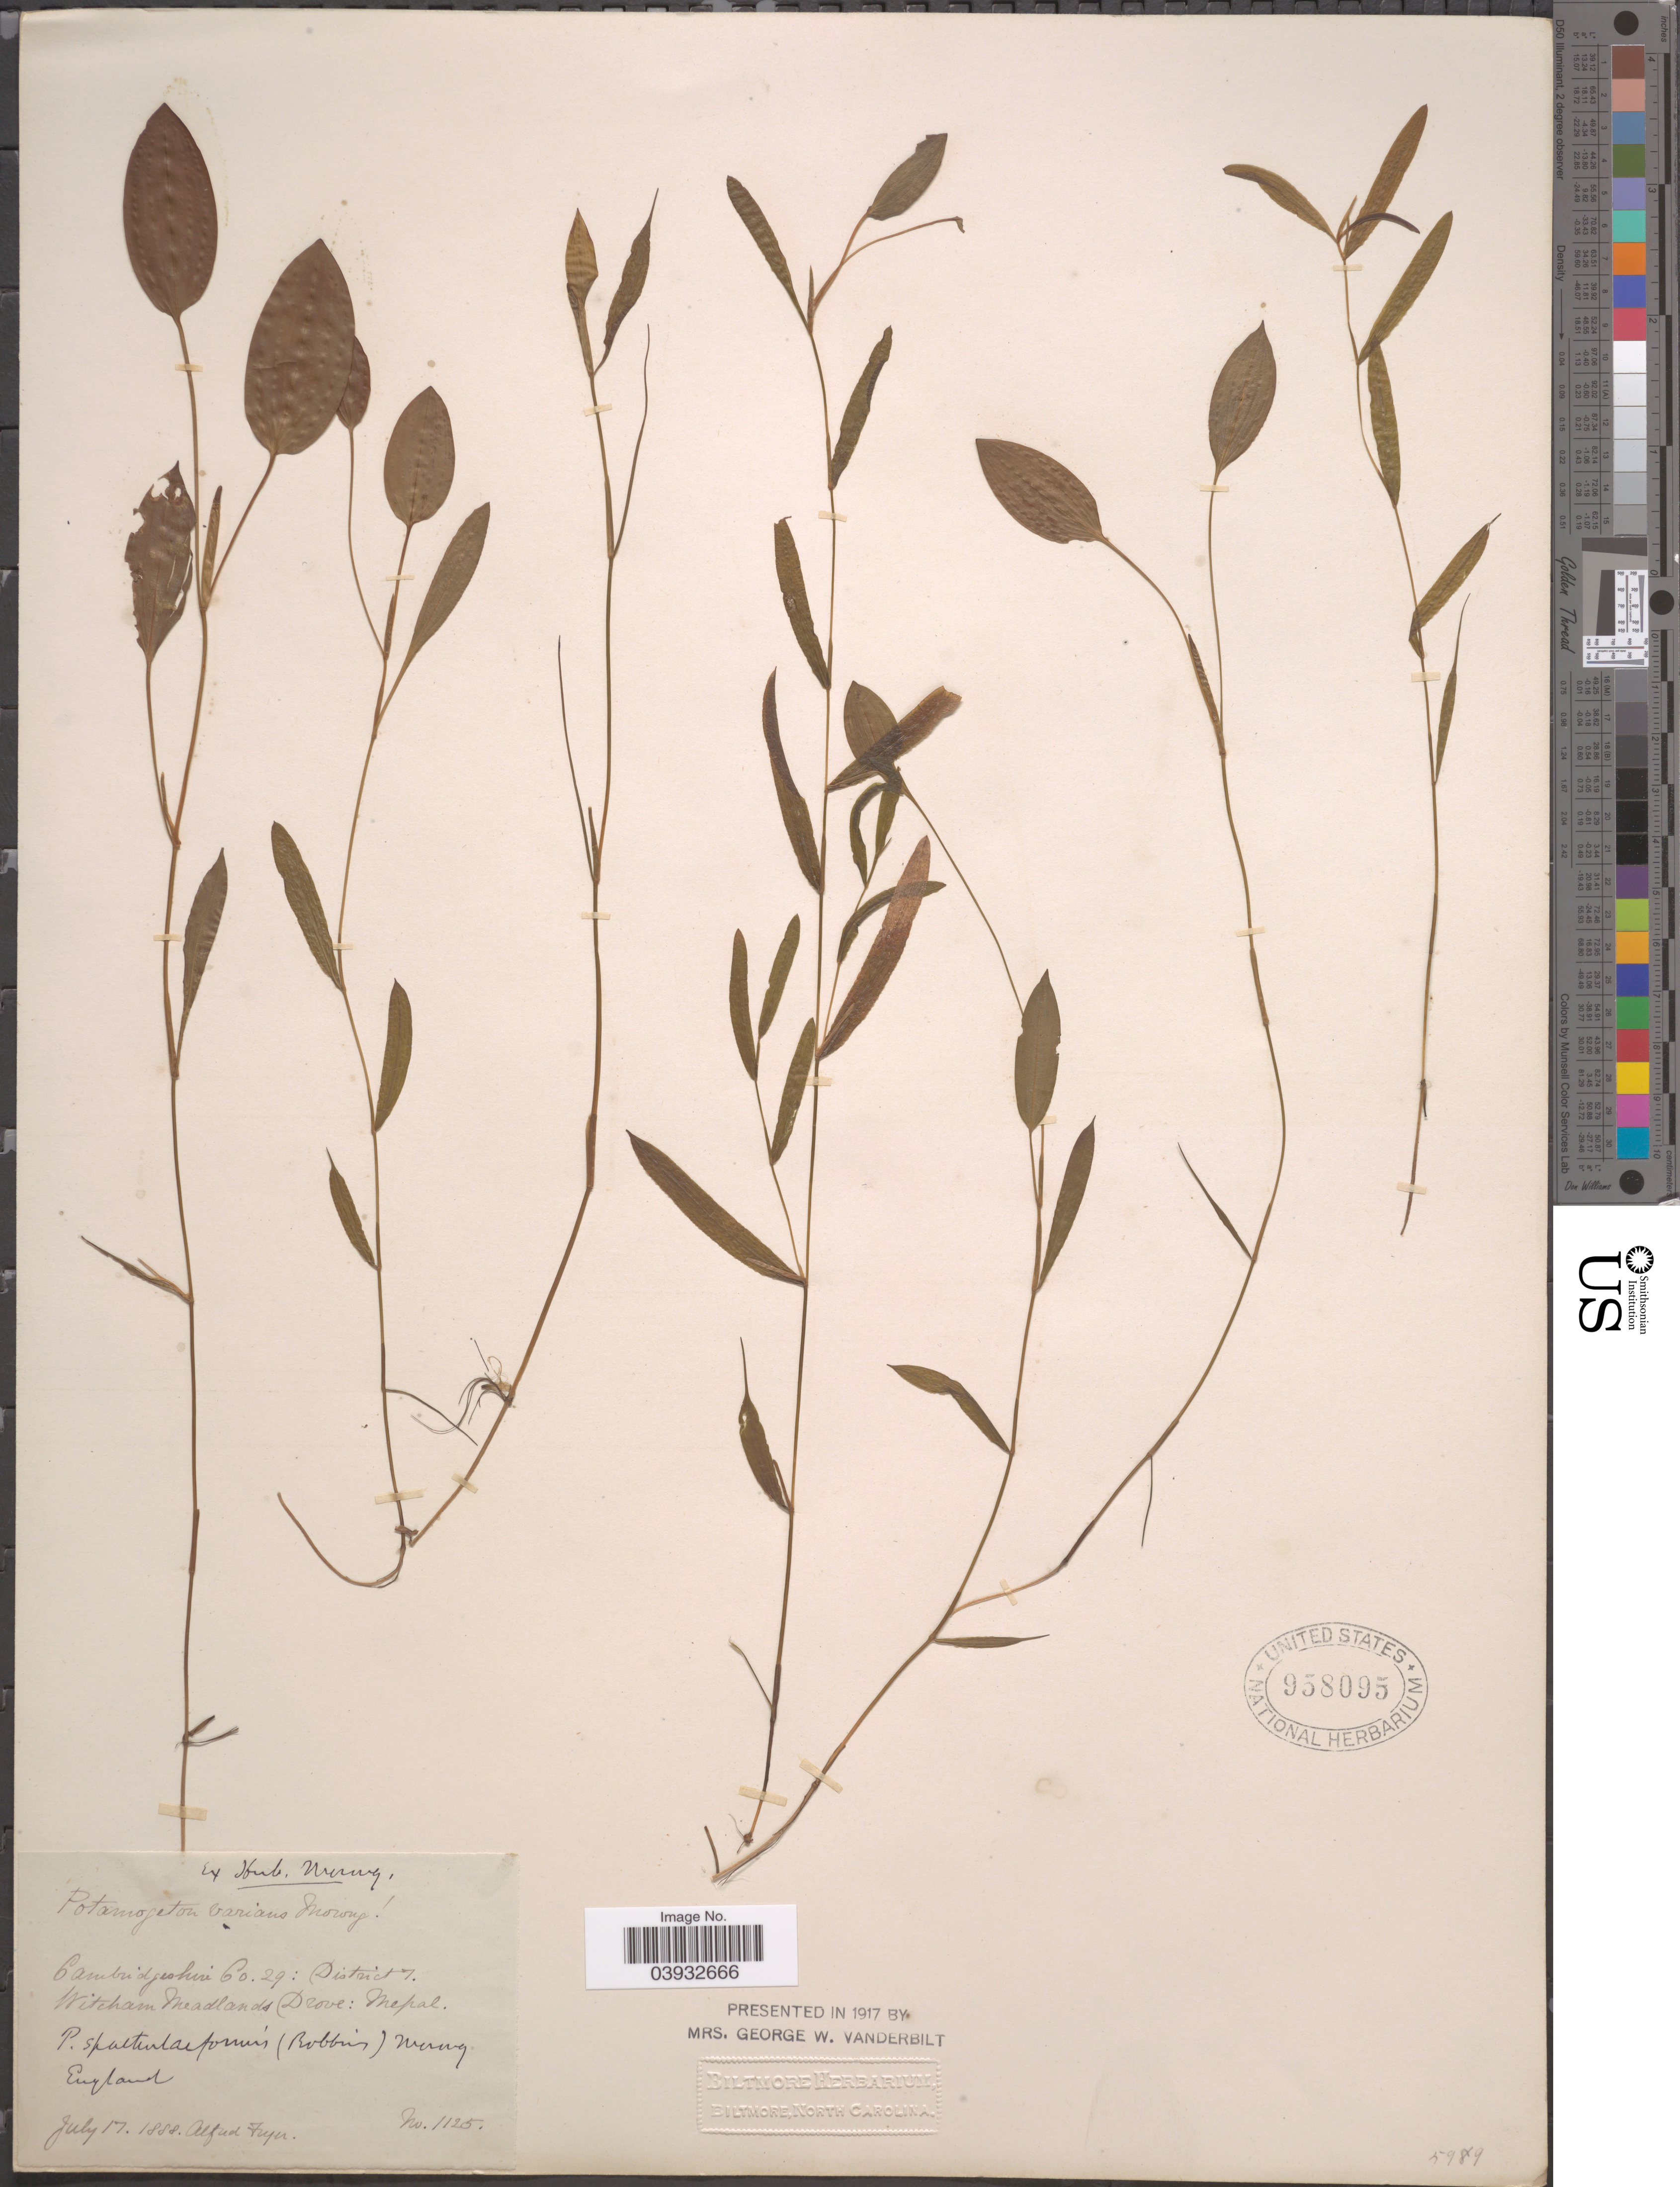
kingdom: Plantae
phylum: Tracheophyta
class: Liliopsida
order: Alismatales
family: Potamogetonaceae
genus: Potamogeton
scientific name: Potamogeton varians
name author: Morong ex Fryer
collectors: A. Fryer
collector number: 1125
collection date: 1888-07-17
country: United Kingdom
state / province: England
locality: Cambridgeshire, Co. 29. District 7. Witcham Meadlands Drove. Mepal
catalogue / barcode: US 958095